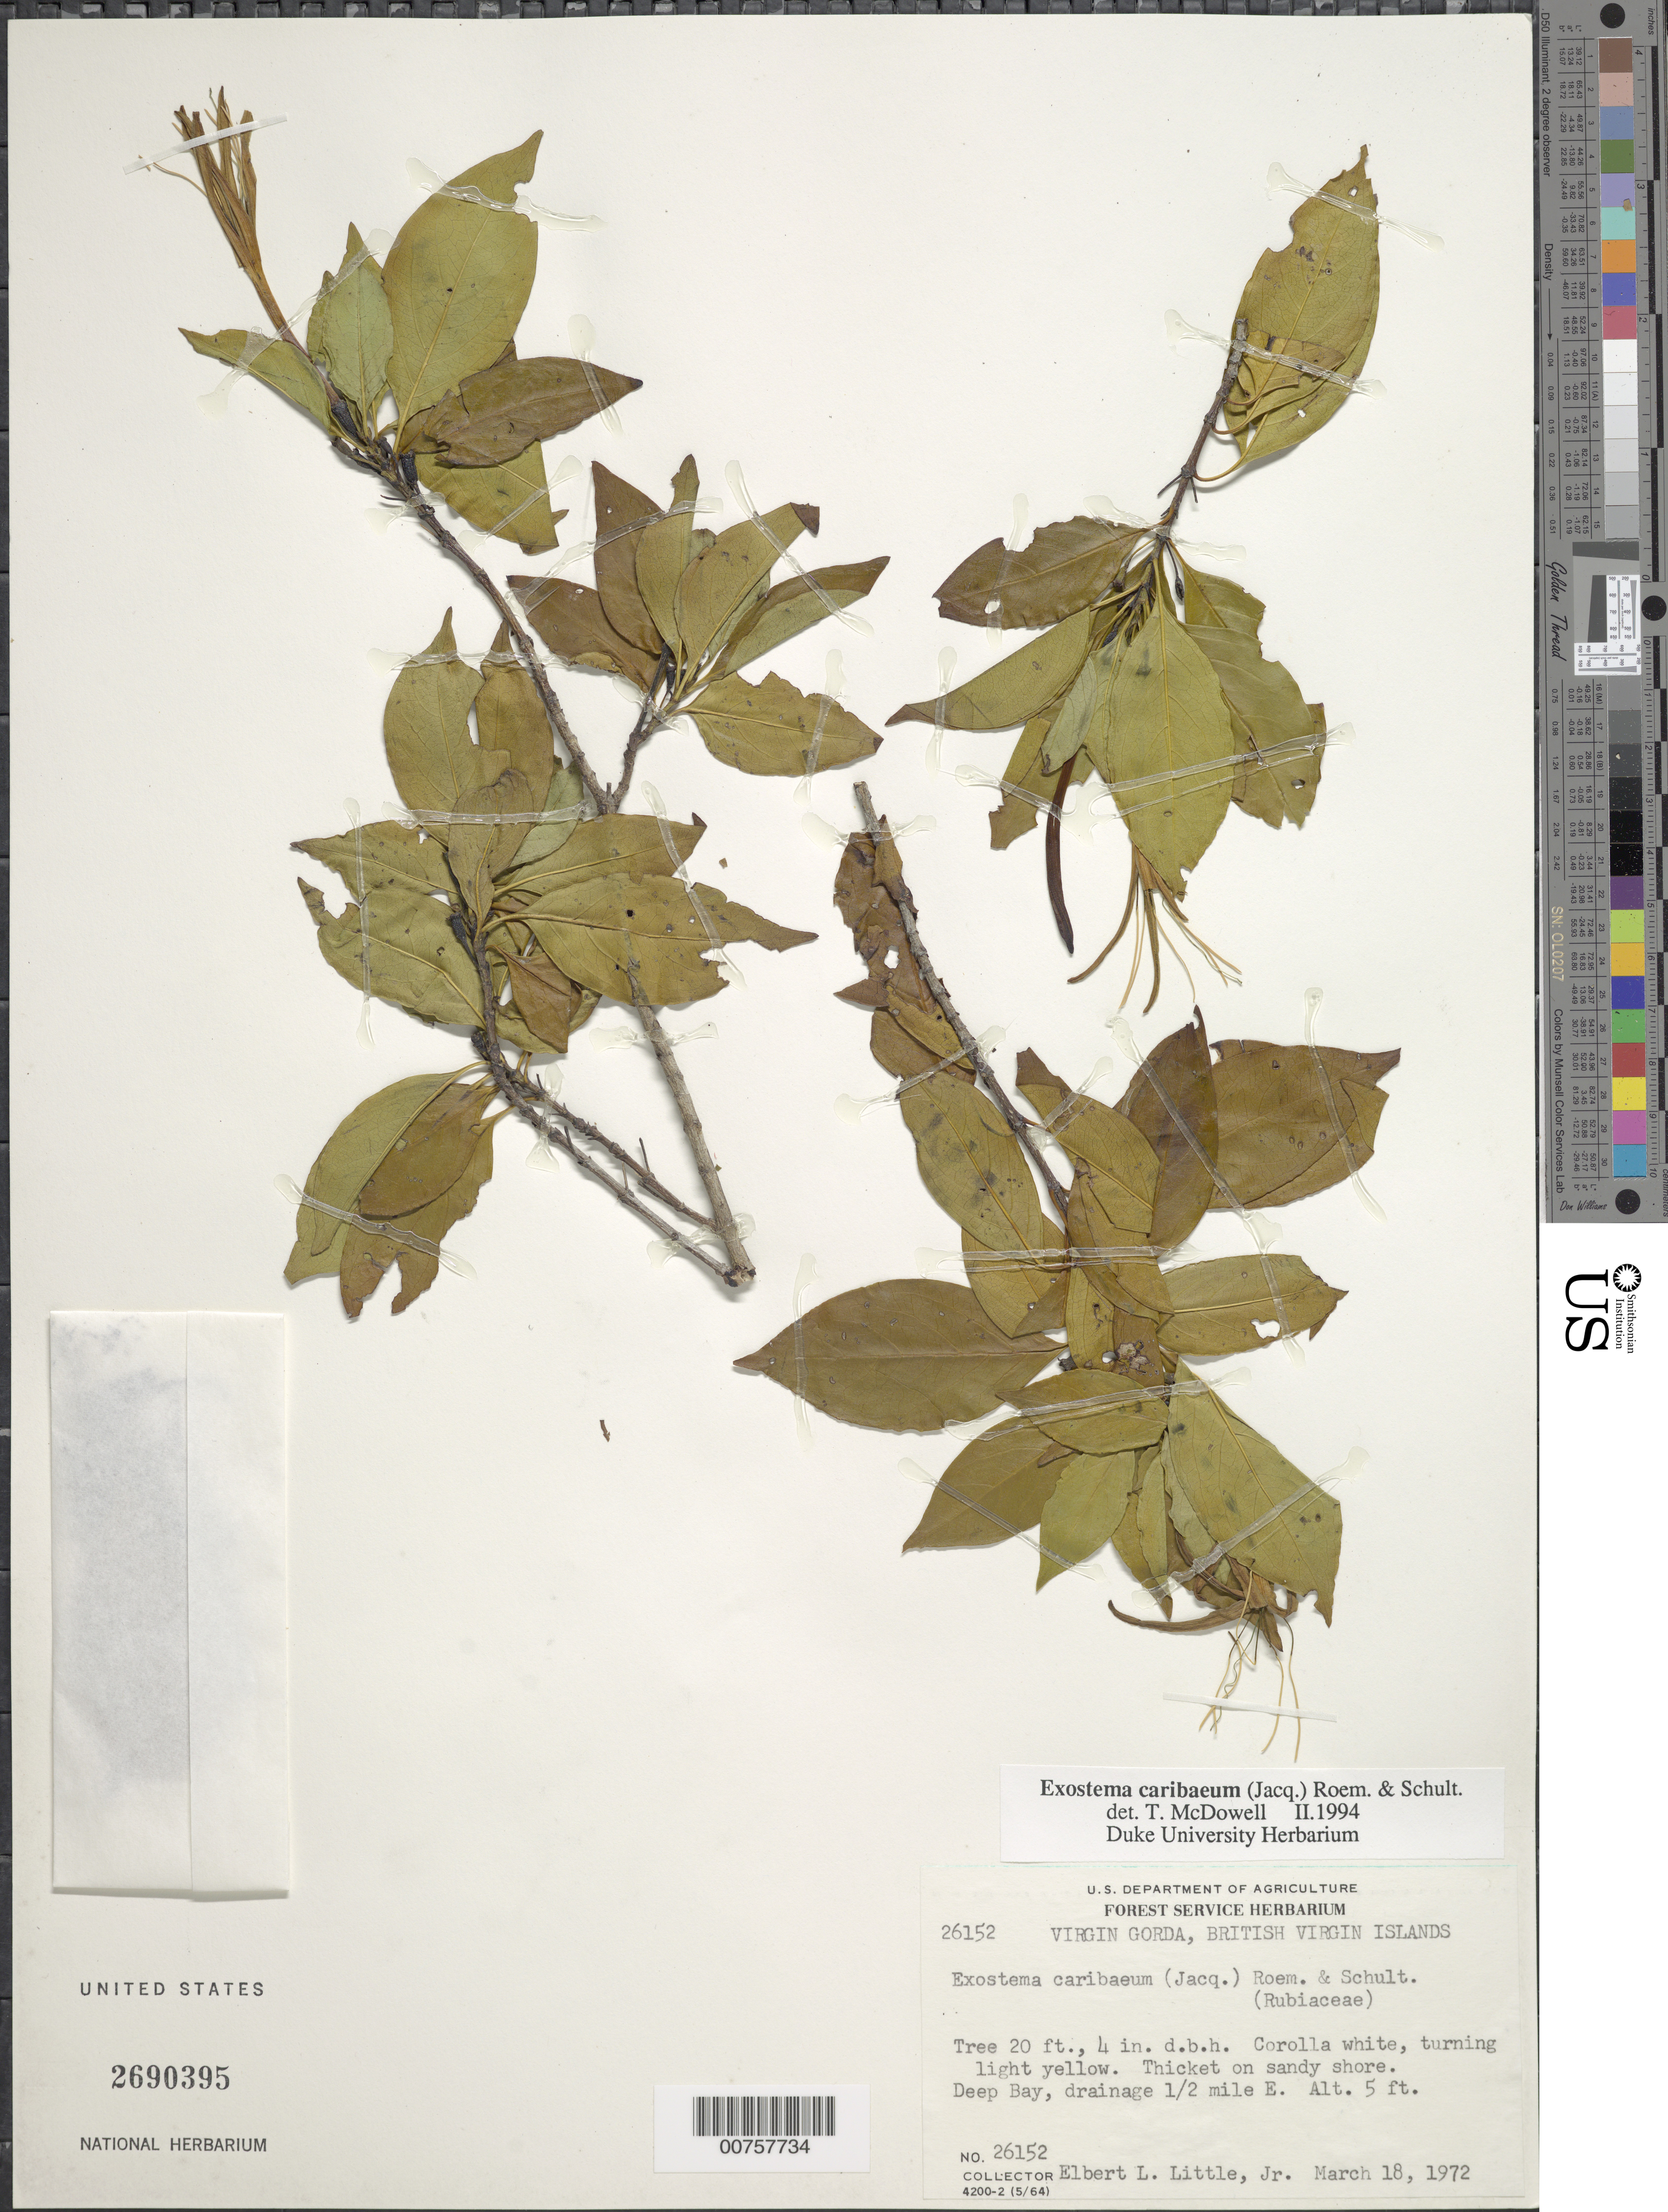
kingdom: Plantae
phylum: Tracheophyta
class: Magnoliopsida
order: Gentianales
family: Rubiaceae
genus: Exostema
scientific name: Exostema caribaeum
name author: (Jacq.) Roem. & Schult.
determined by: McDowell, T.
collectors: E. L. Little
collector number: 26152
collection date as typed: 18 Mar 1972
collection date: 1972-03-18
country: British Virgin Islands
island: Virgin Gorda Island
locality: Deep Bay, drainage 1/2 mile E.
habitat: Thicket on sandy shore.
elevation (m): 2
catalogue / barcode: US 2690395